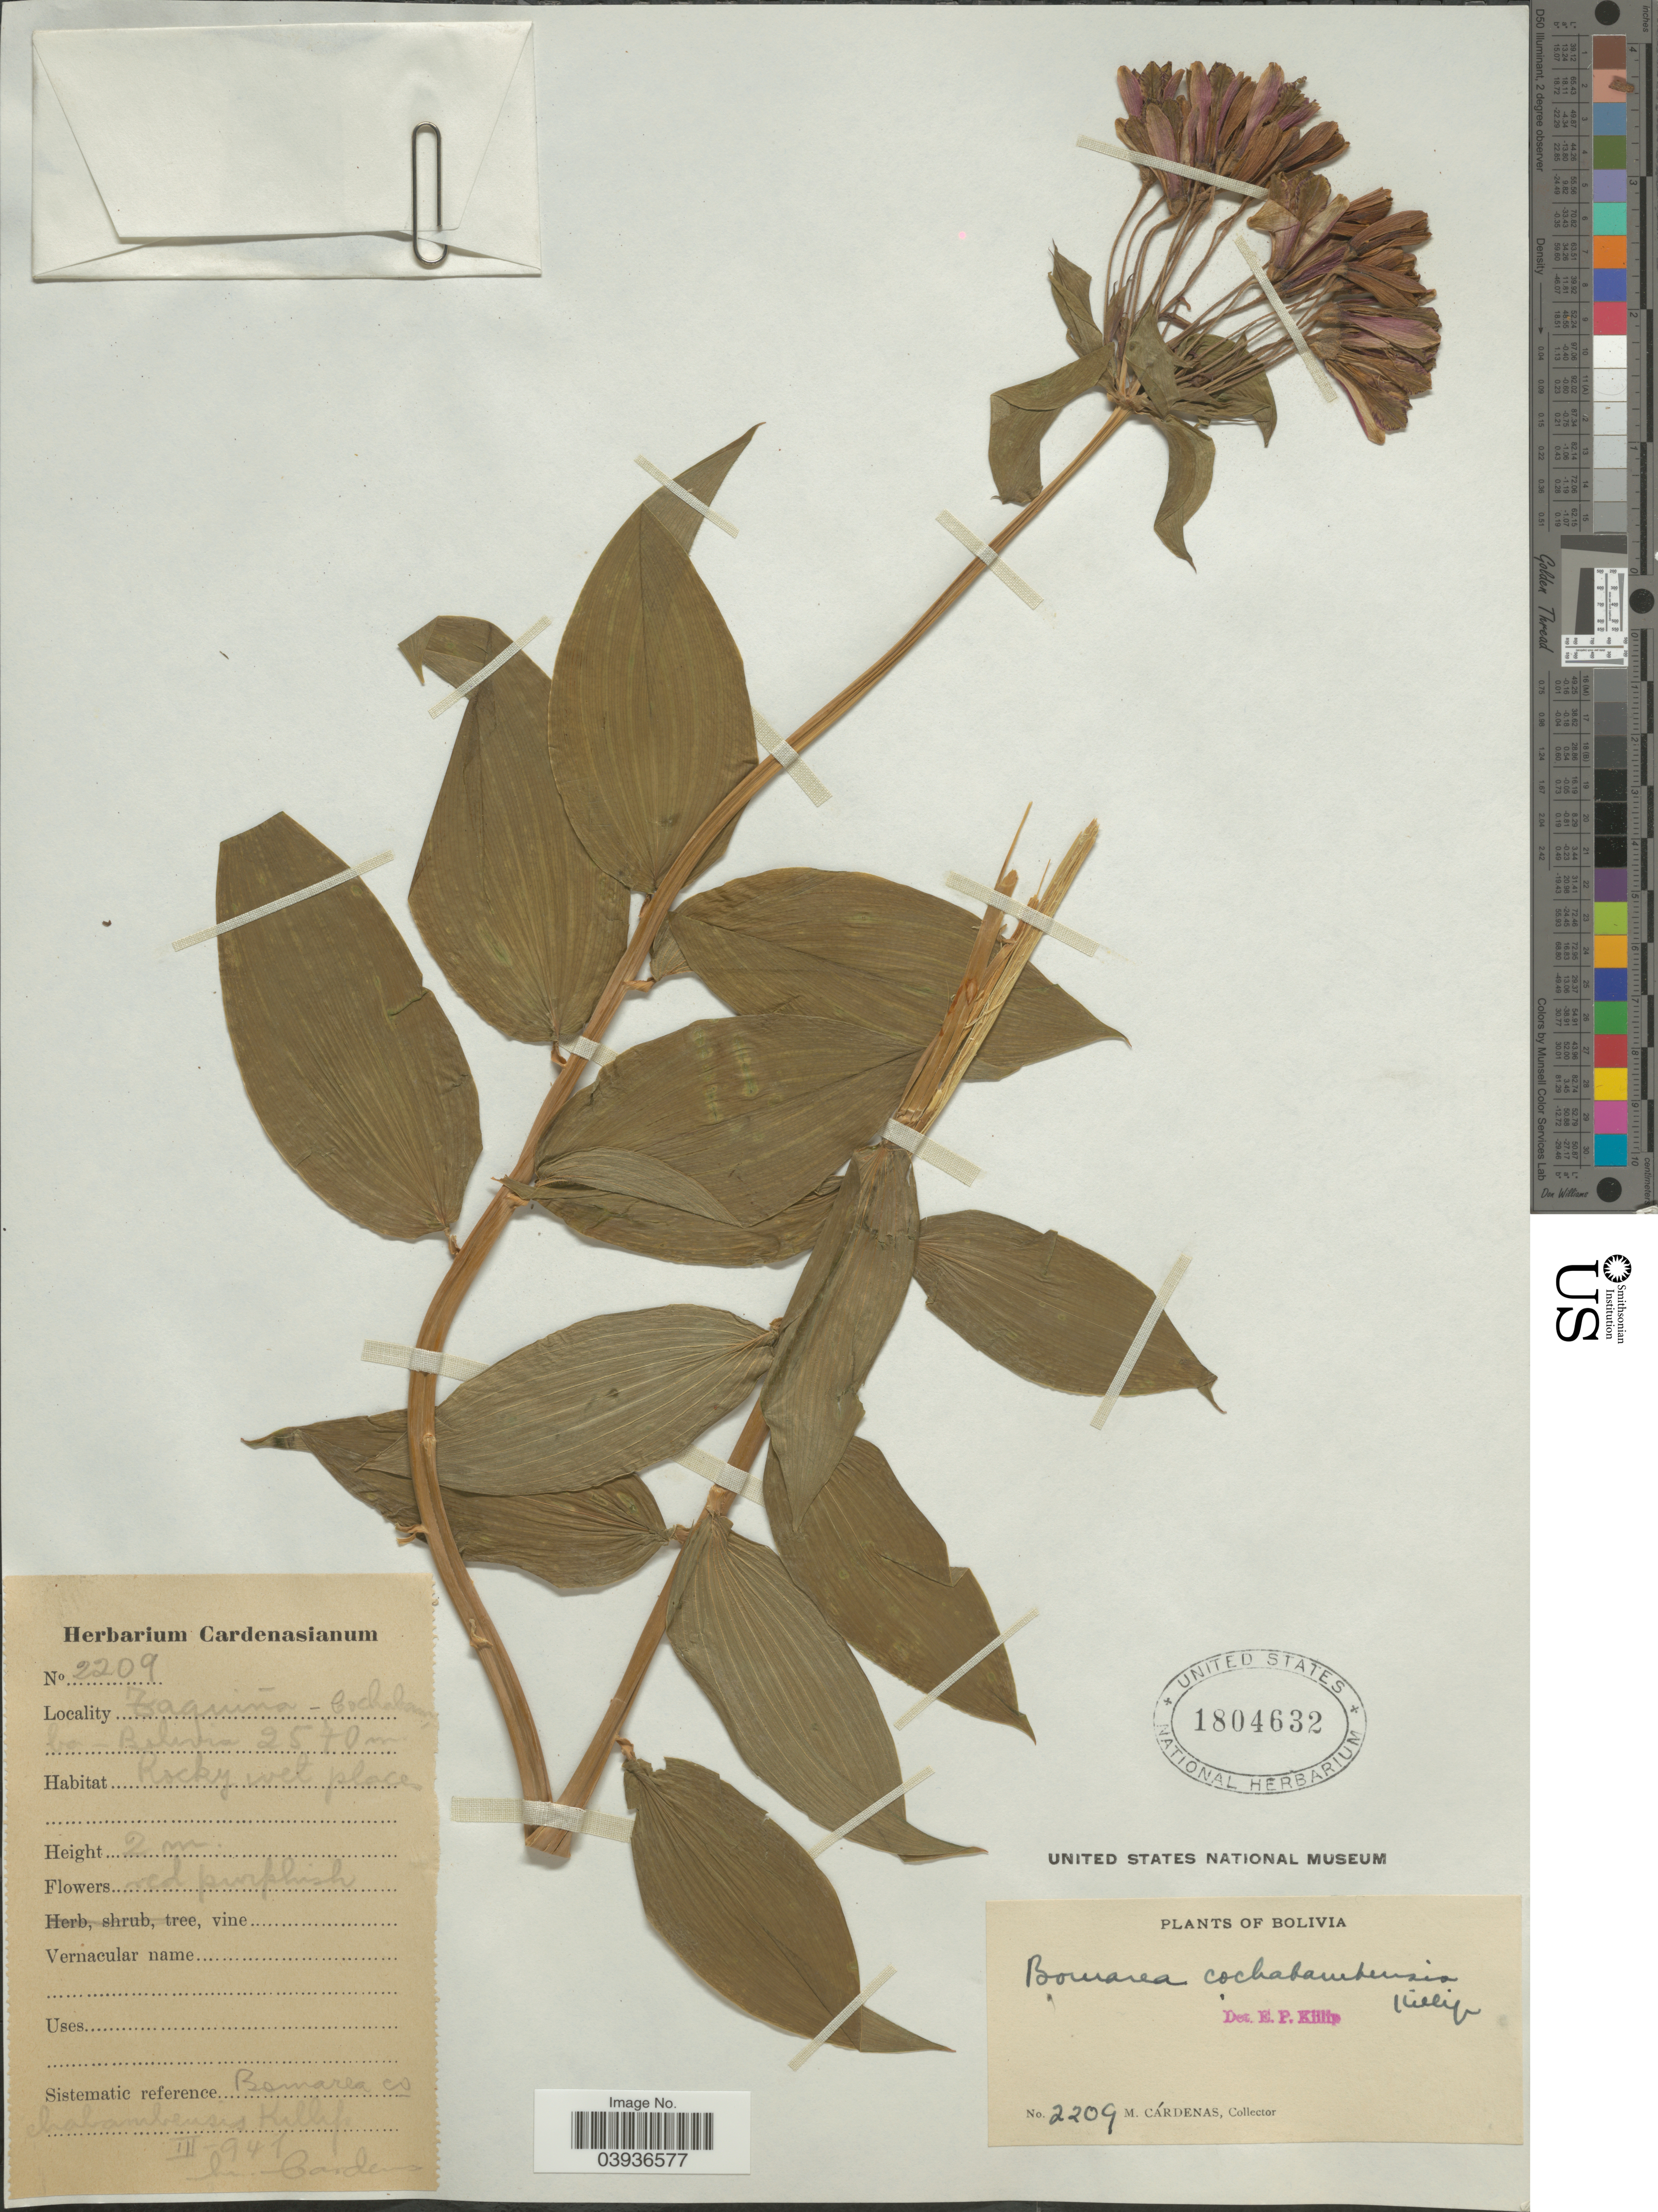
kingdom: Plantae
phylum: Tracheophyta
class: Liliopsida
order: Liliales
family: Alstroemeriaceae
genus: Bomarea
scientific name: Bomarea cochabambensis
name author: Killip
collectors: M. Cárdenas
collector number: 2209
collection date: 1941-03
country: Bolivia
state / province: Cochabamba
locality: Fraquina.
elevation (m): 2540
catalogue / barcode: US 1804632